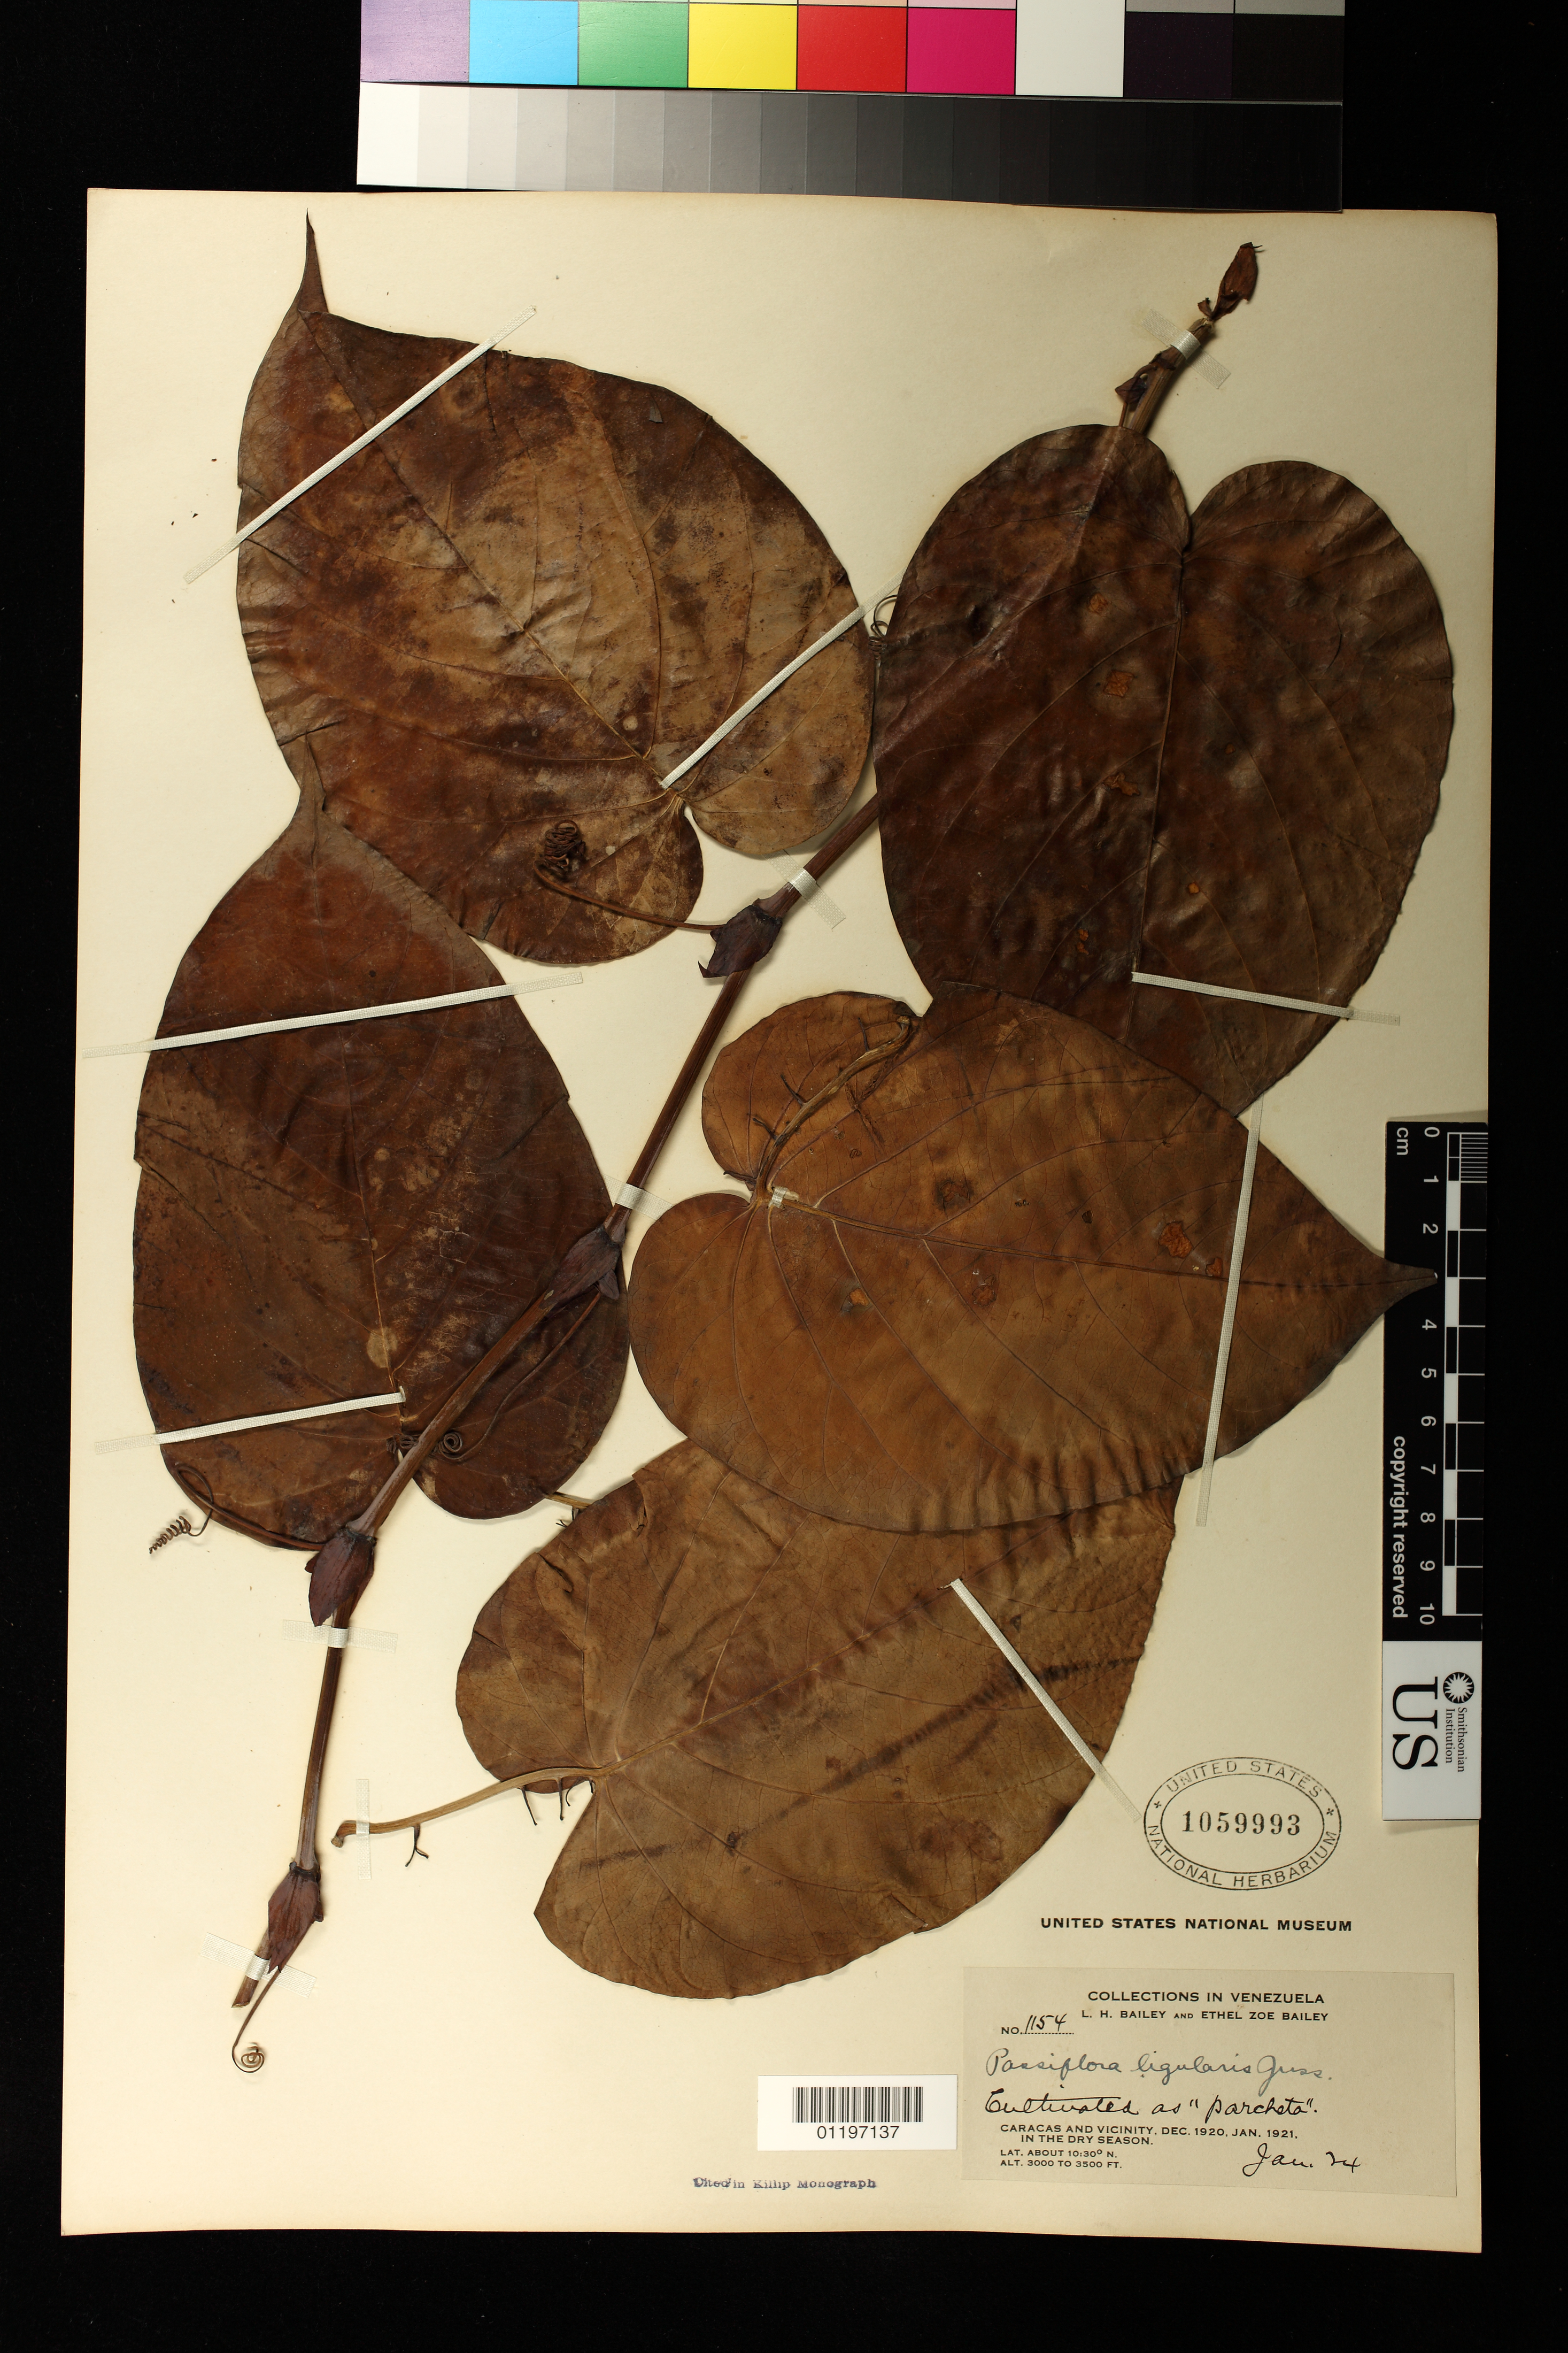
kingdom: Plantae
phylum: Tracheophyta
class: Magnoliopsida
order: Malpighiales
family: Passifloraceae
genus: Passiflora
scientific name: Passiflora ligularis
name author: Juss.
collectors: L. H. Bailey & E. Z. Bailey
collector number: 1154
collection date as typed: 24 Jan 1921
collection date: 1921-01-24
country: Venezuela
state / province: Distrito Federal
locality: Caracas and vicinity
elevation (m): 914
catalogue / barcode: US 1059993